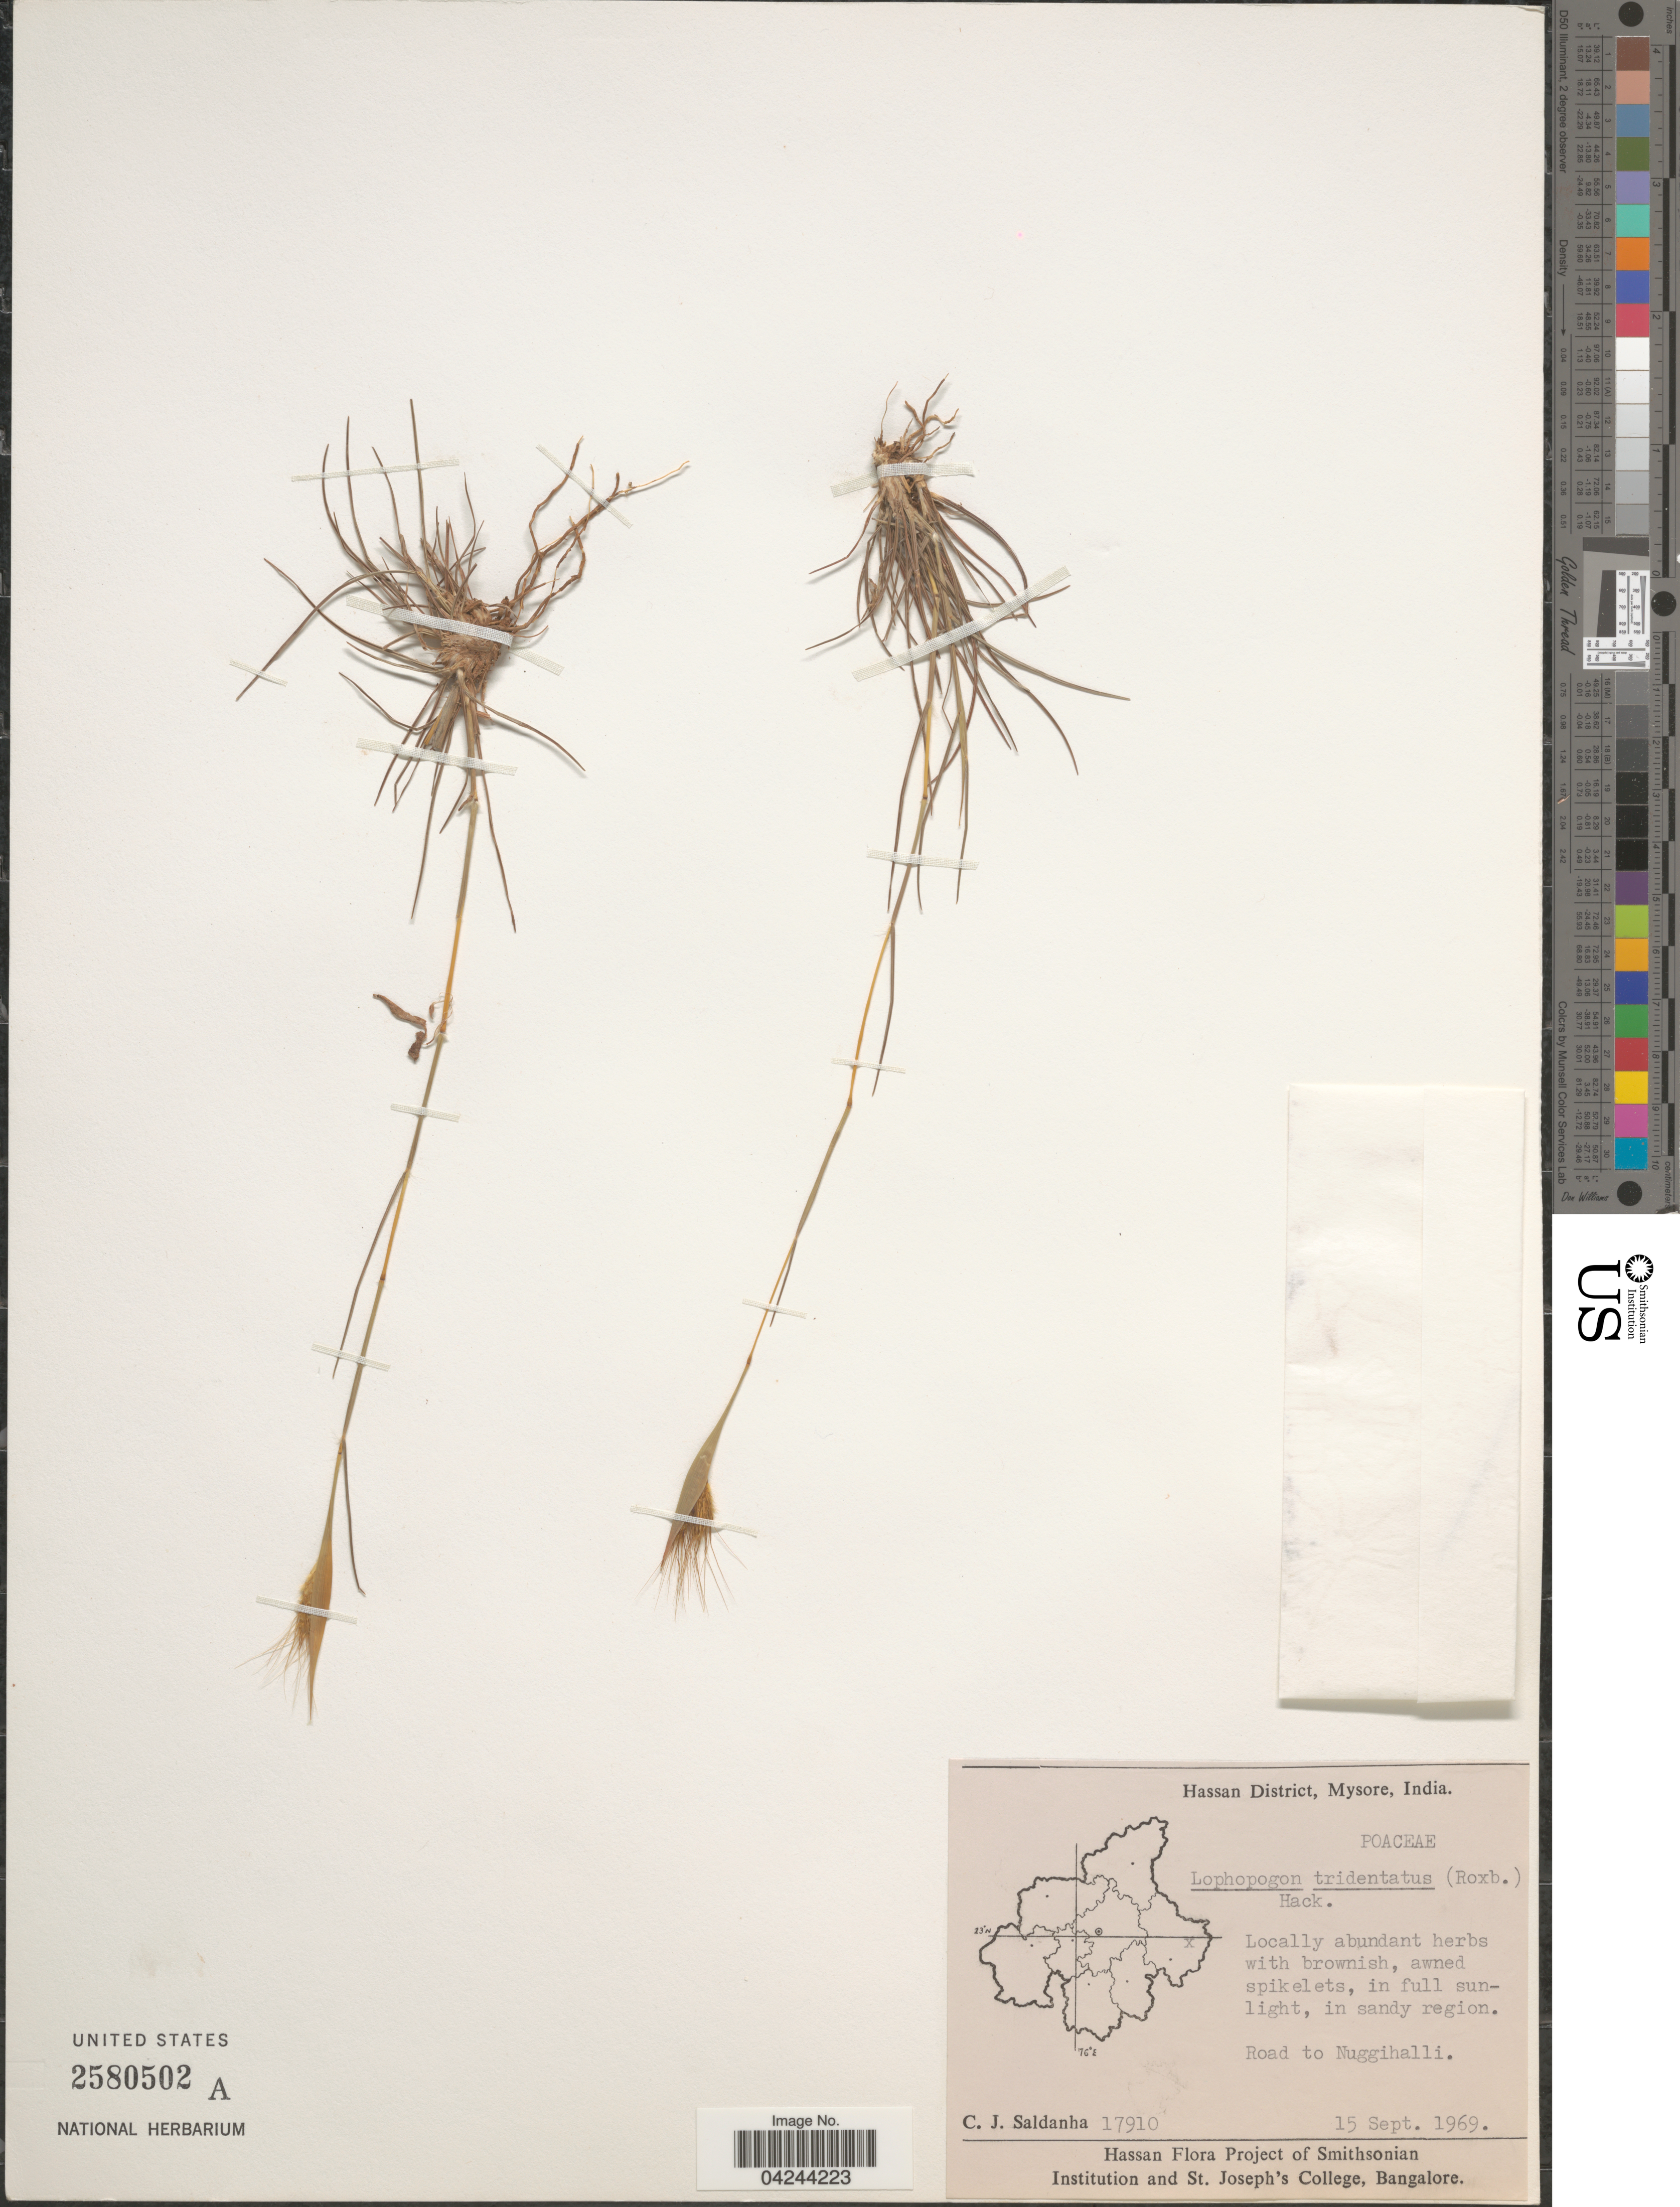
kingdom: Plantae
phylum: Tracheophyta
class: Liliopsida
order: Poales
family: Poaceae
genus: Lophopogon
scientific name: Lophopogon tridentalis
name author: (Roxb.) Hack.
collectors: C. J. Saldanha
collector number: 17910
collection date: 1969-09-15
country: India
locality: Hassan District, Mysore. Road to Nuggihalli.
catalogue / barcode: US 2580502A